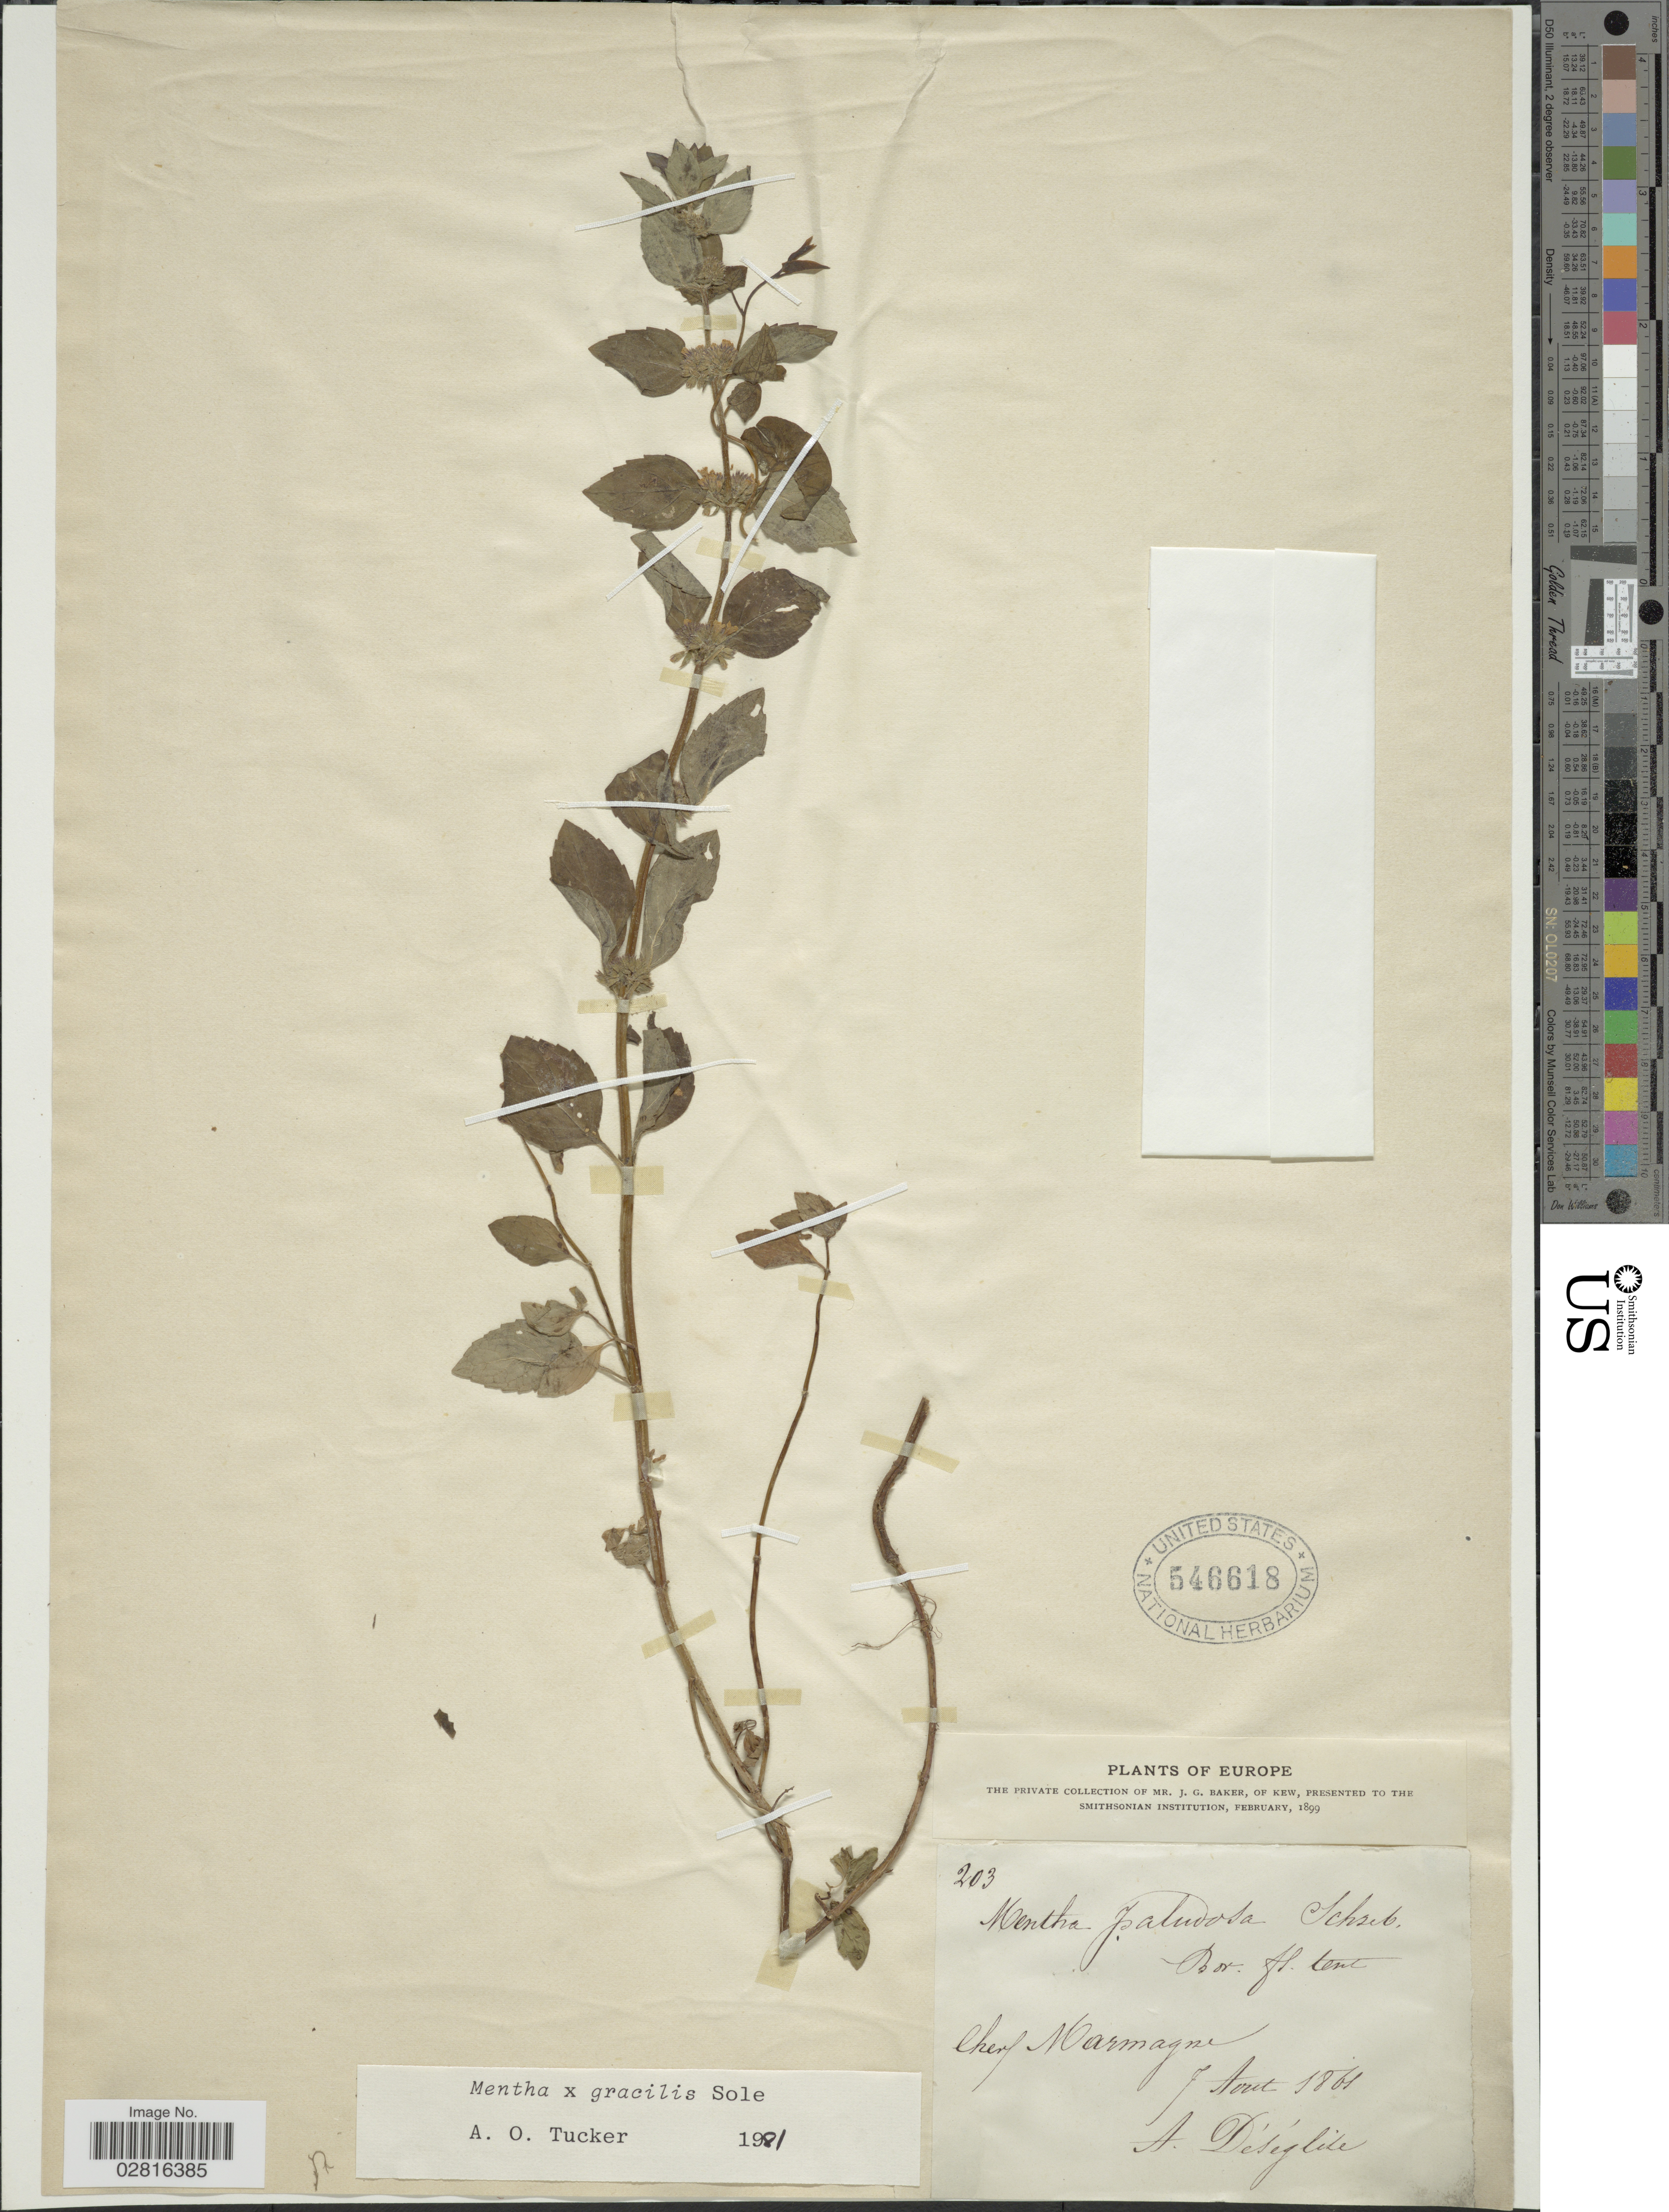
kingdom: Plantae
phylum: Tracheophyta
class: Magnoliopsida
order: Lamiales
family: Lamiaceae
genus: Mentha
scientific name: Mentha x gracilis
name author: Sole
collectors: A. Deseglise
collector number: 203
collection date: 1861-08-07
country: France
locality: Cherf Marmagne. Europe.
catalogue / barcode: US 546618